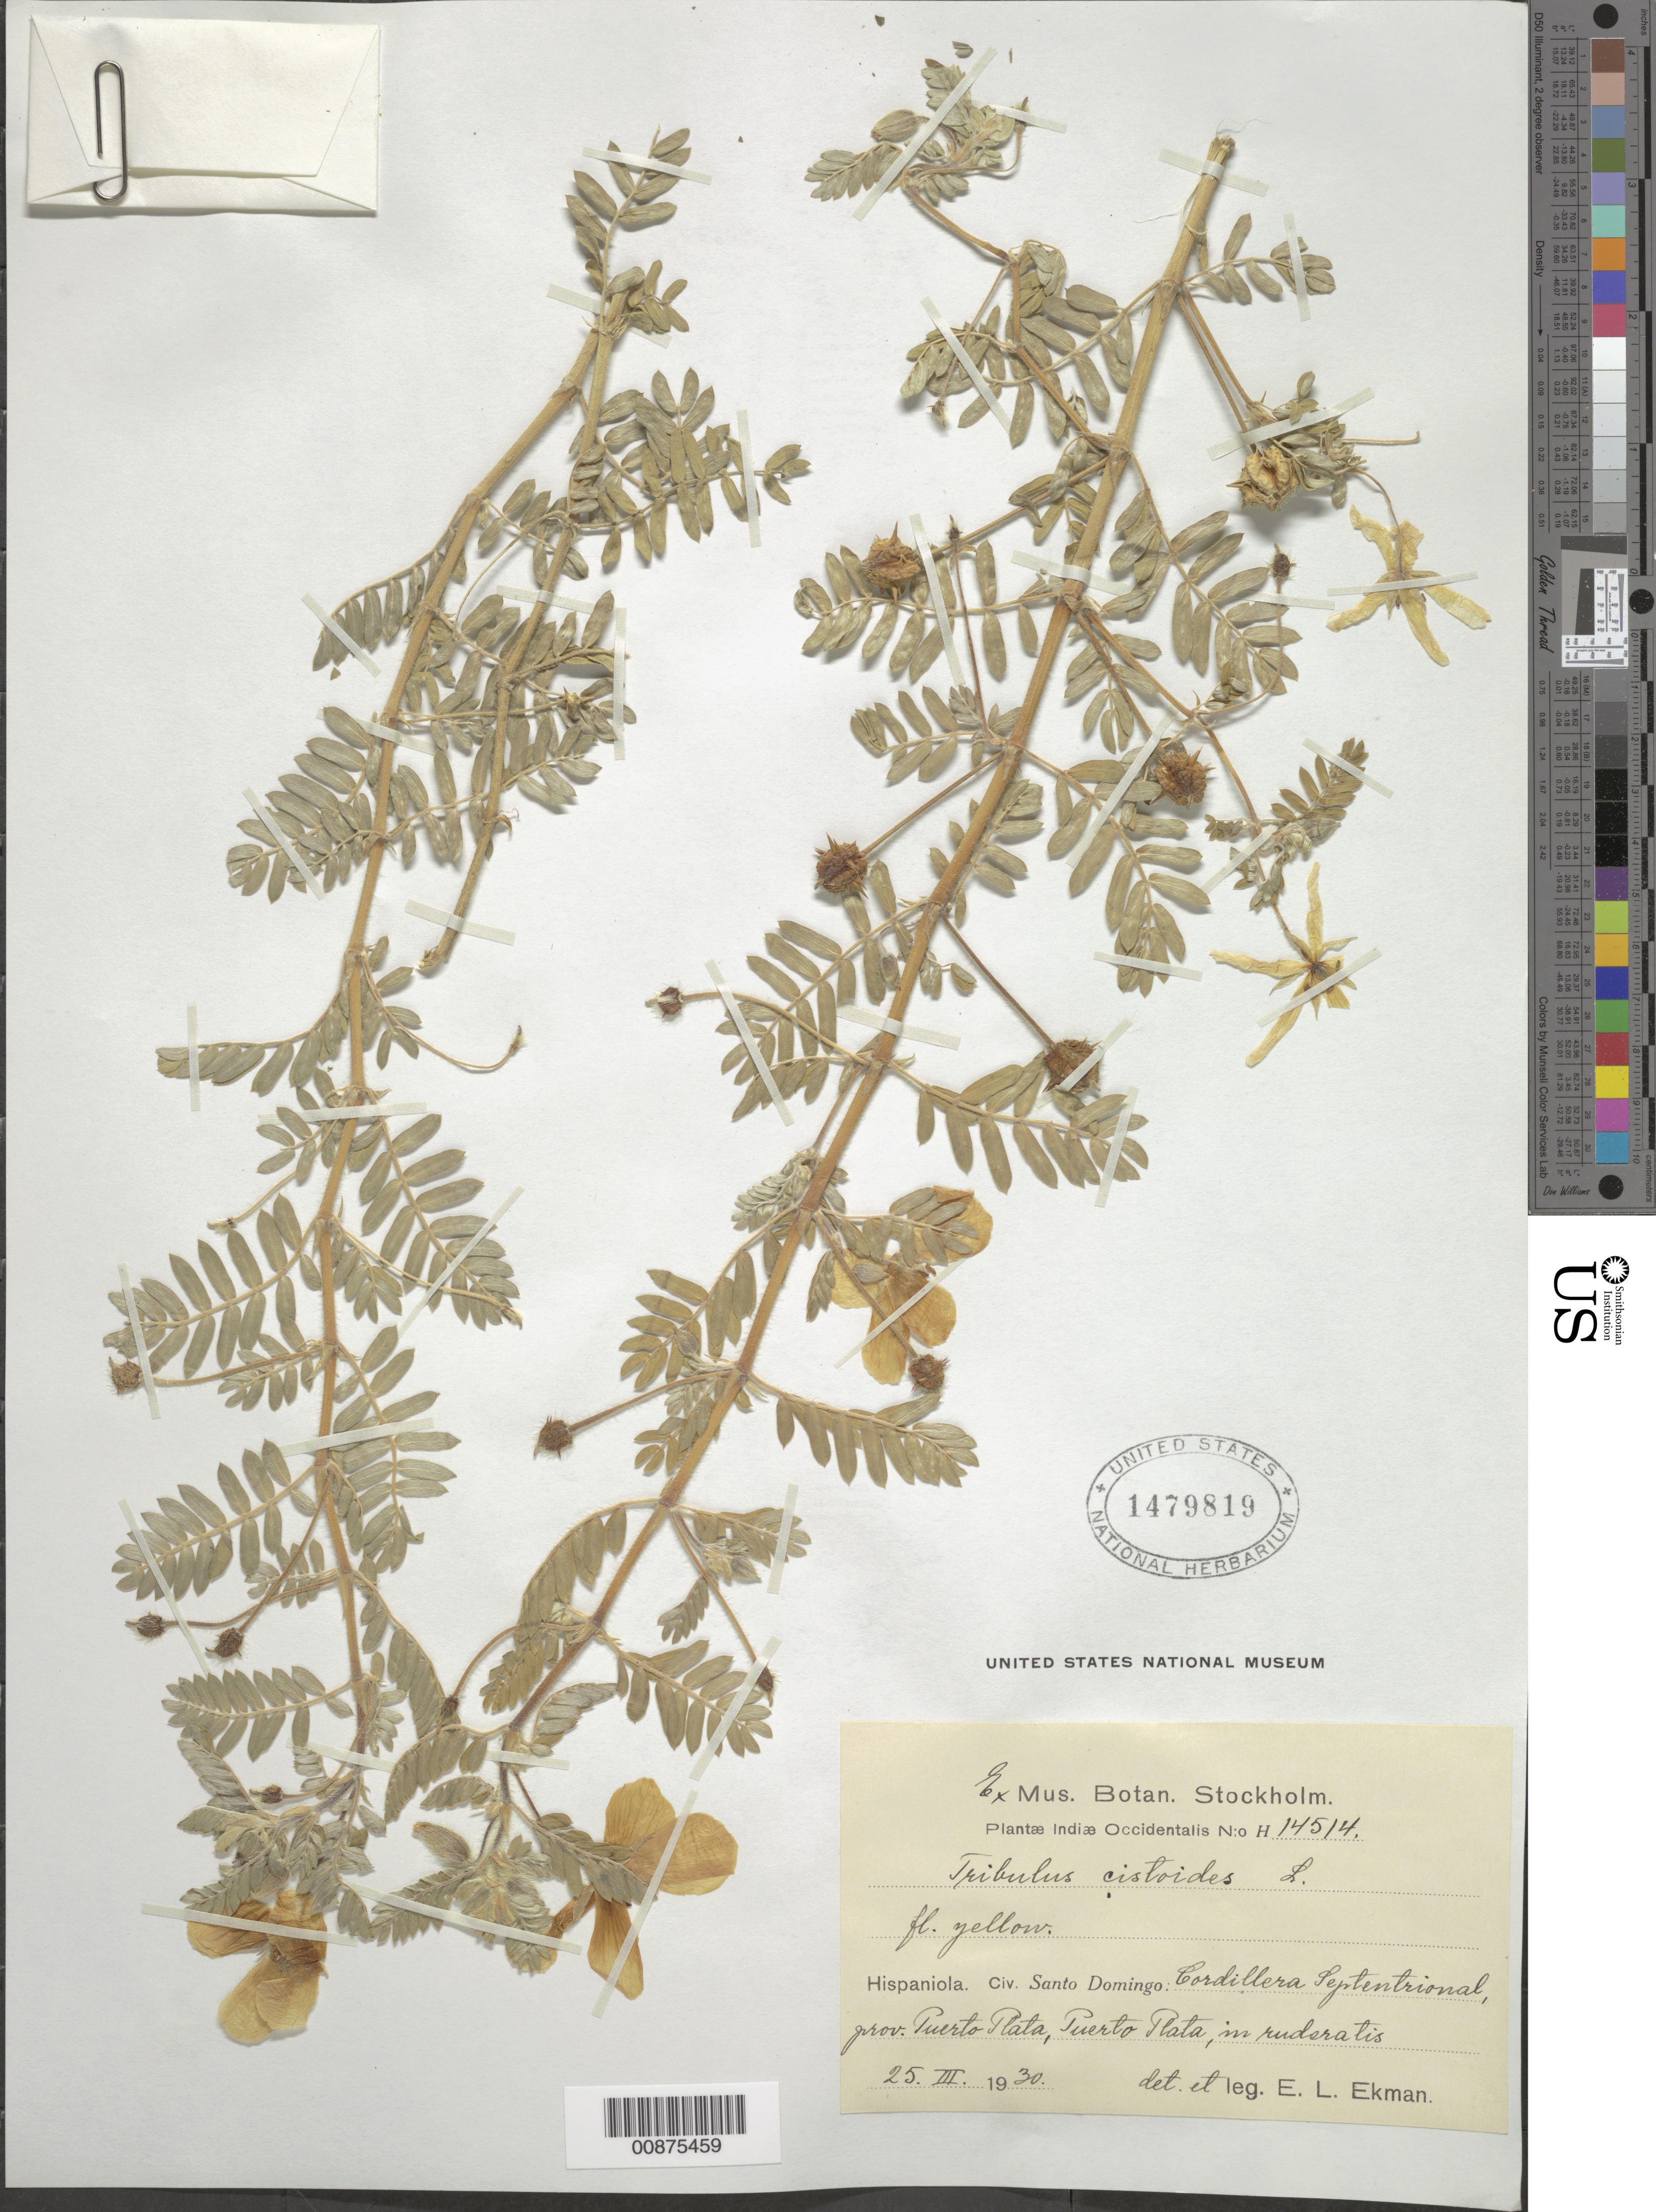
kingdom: Plantae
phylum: Tracheophyta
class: Magnoliopsida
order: Zygophyllales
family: Zygophyllaceae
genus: Tribulus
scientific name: Tribulus cistoides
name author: L.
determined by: Ekman, E. L.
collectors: E. L. Ekman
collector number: H 14514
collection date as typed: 25 Mar 1930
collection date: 1930-03-25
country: Dominican Republic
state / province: Puerto Plata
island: Hispaniola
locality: Cordillera Septentrional, Puerto Plata.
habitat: In ruderatis.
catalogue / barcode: US 1479819